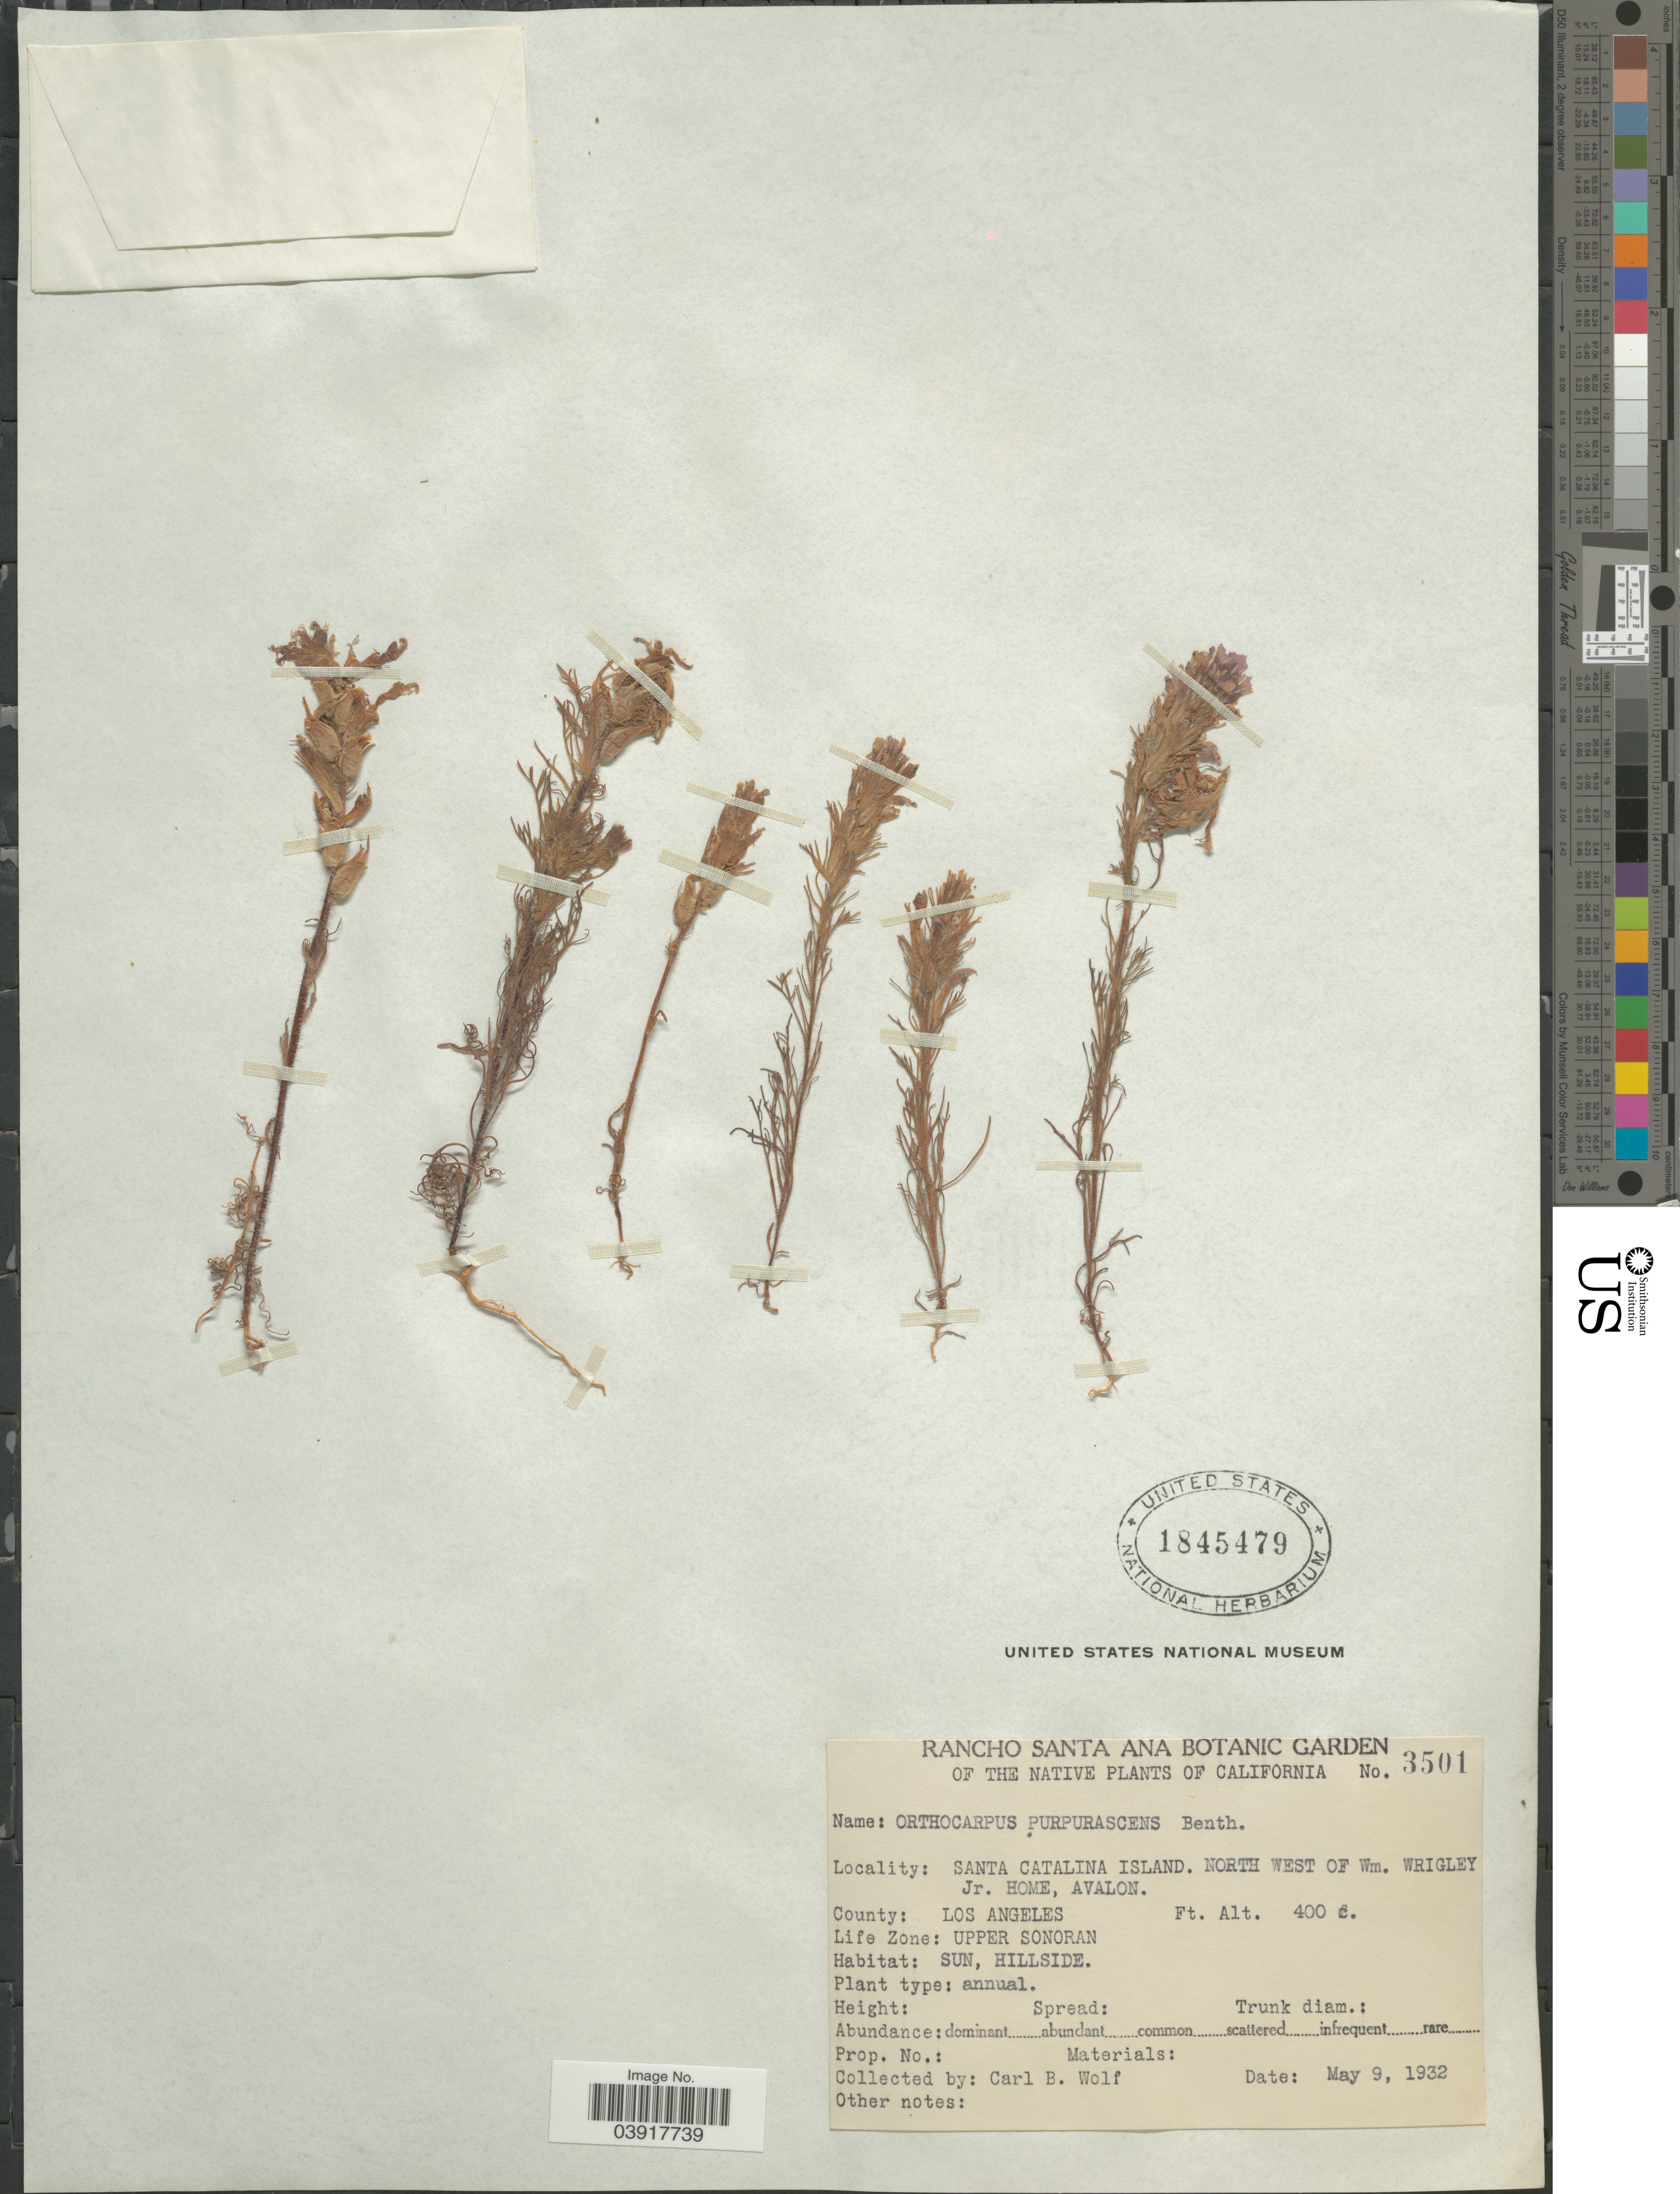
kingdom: Plantae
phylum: Tracheophyta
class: Magnoliopsida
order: Lamiales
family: Orobanchaceae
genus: Orthocarpus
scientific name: Orthocarpus purpurascens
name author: Benth.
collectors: C. B. Wolf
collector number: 3501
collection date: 1932-05-09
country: United States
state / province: California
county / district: Los Angeles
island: Santa Catalina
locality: Santa Catalina Island. North west of Wm. Wrigley Jr. home, Avalon. County: Los Angeles. Life Zone: Upper Sonoran.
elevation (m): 122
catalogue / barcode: US 1845479